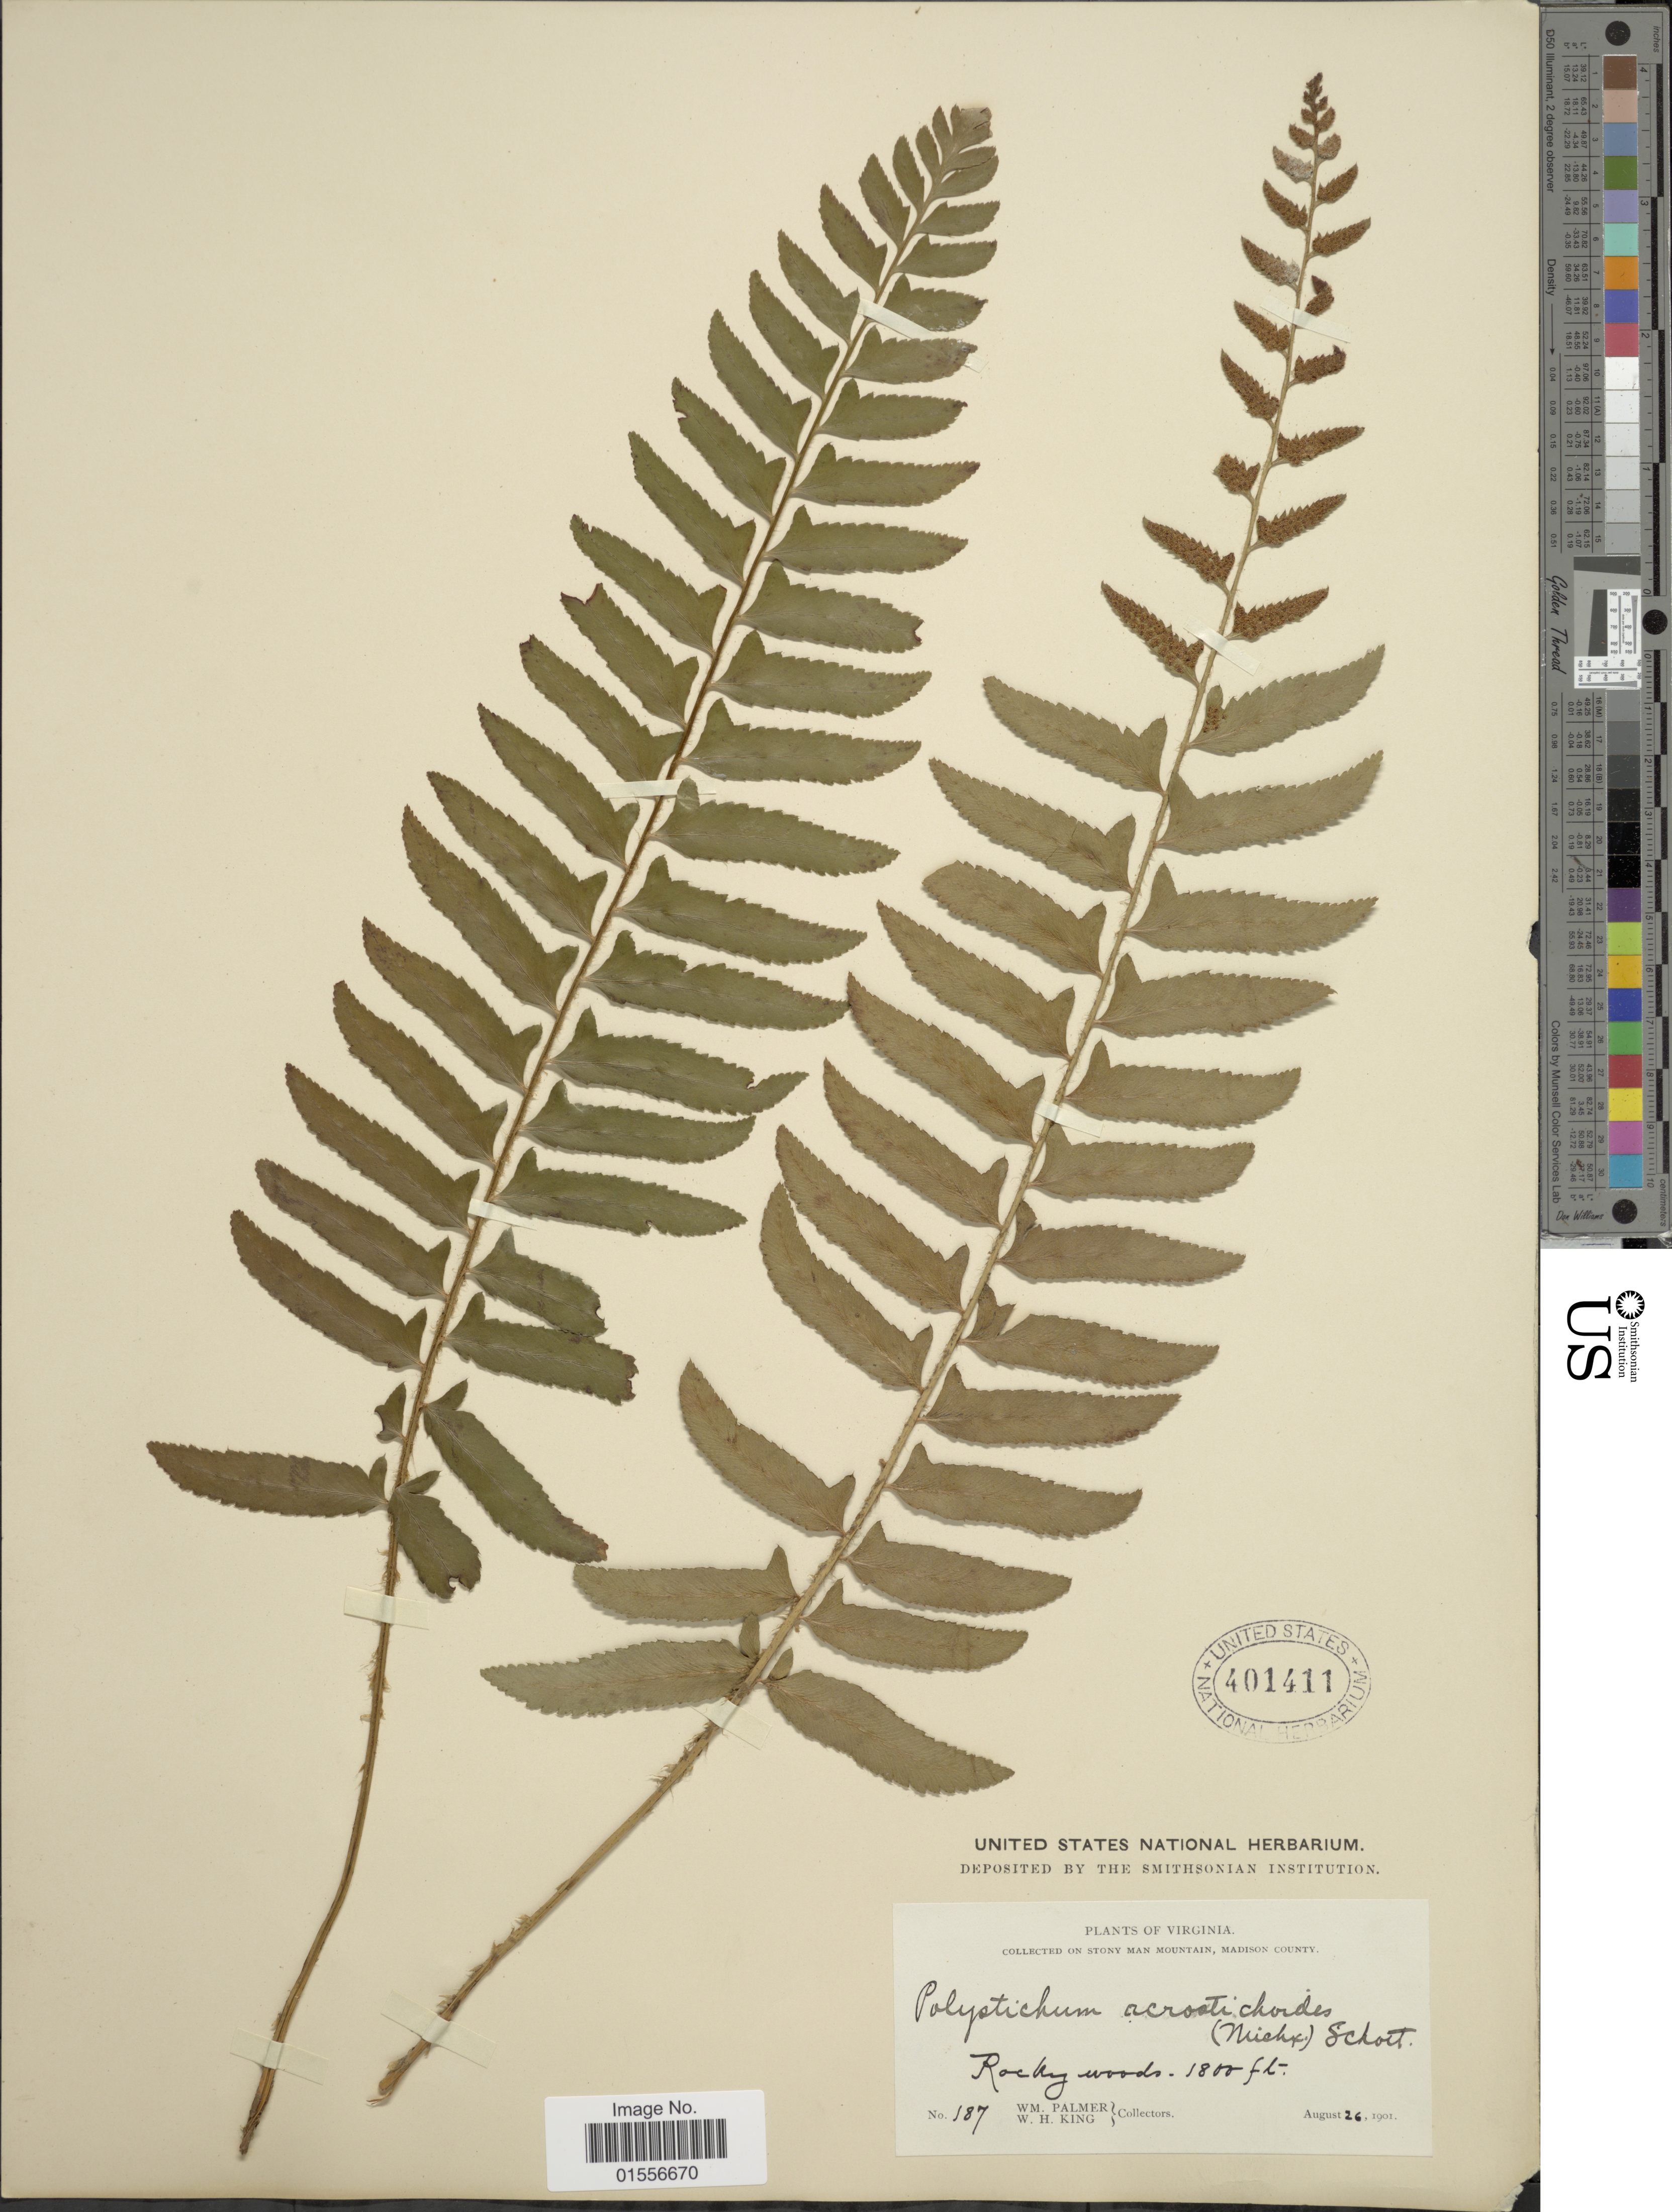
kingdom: Plantae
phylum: Tracheophyta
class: Polypodiopsida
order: Polypodiales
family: Dryopteridaceae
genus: Polystichum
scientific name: Polystichum acrostichoides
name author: (Michx.) Schott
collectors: W. Palmer & W. H. King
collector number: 187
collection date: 1901-08-26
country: United States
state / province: Virginia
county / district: Madison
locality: Stony Man Mountain, Madison County.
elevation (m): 549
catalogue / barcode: US 401411